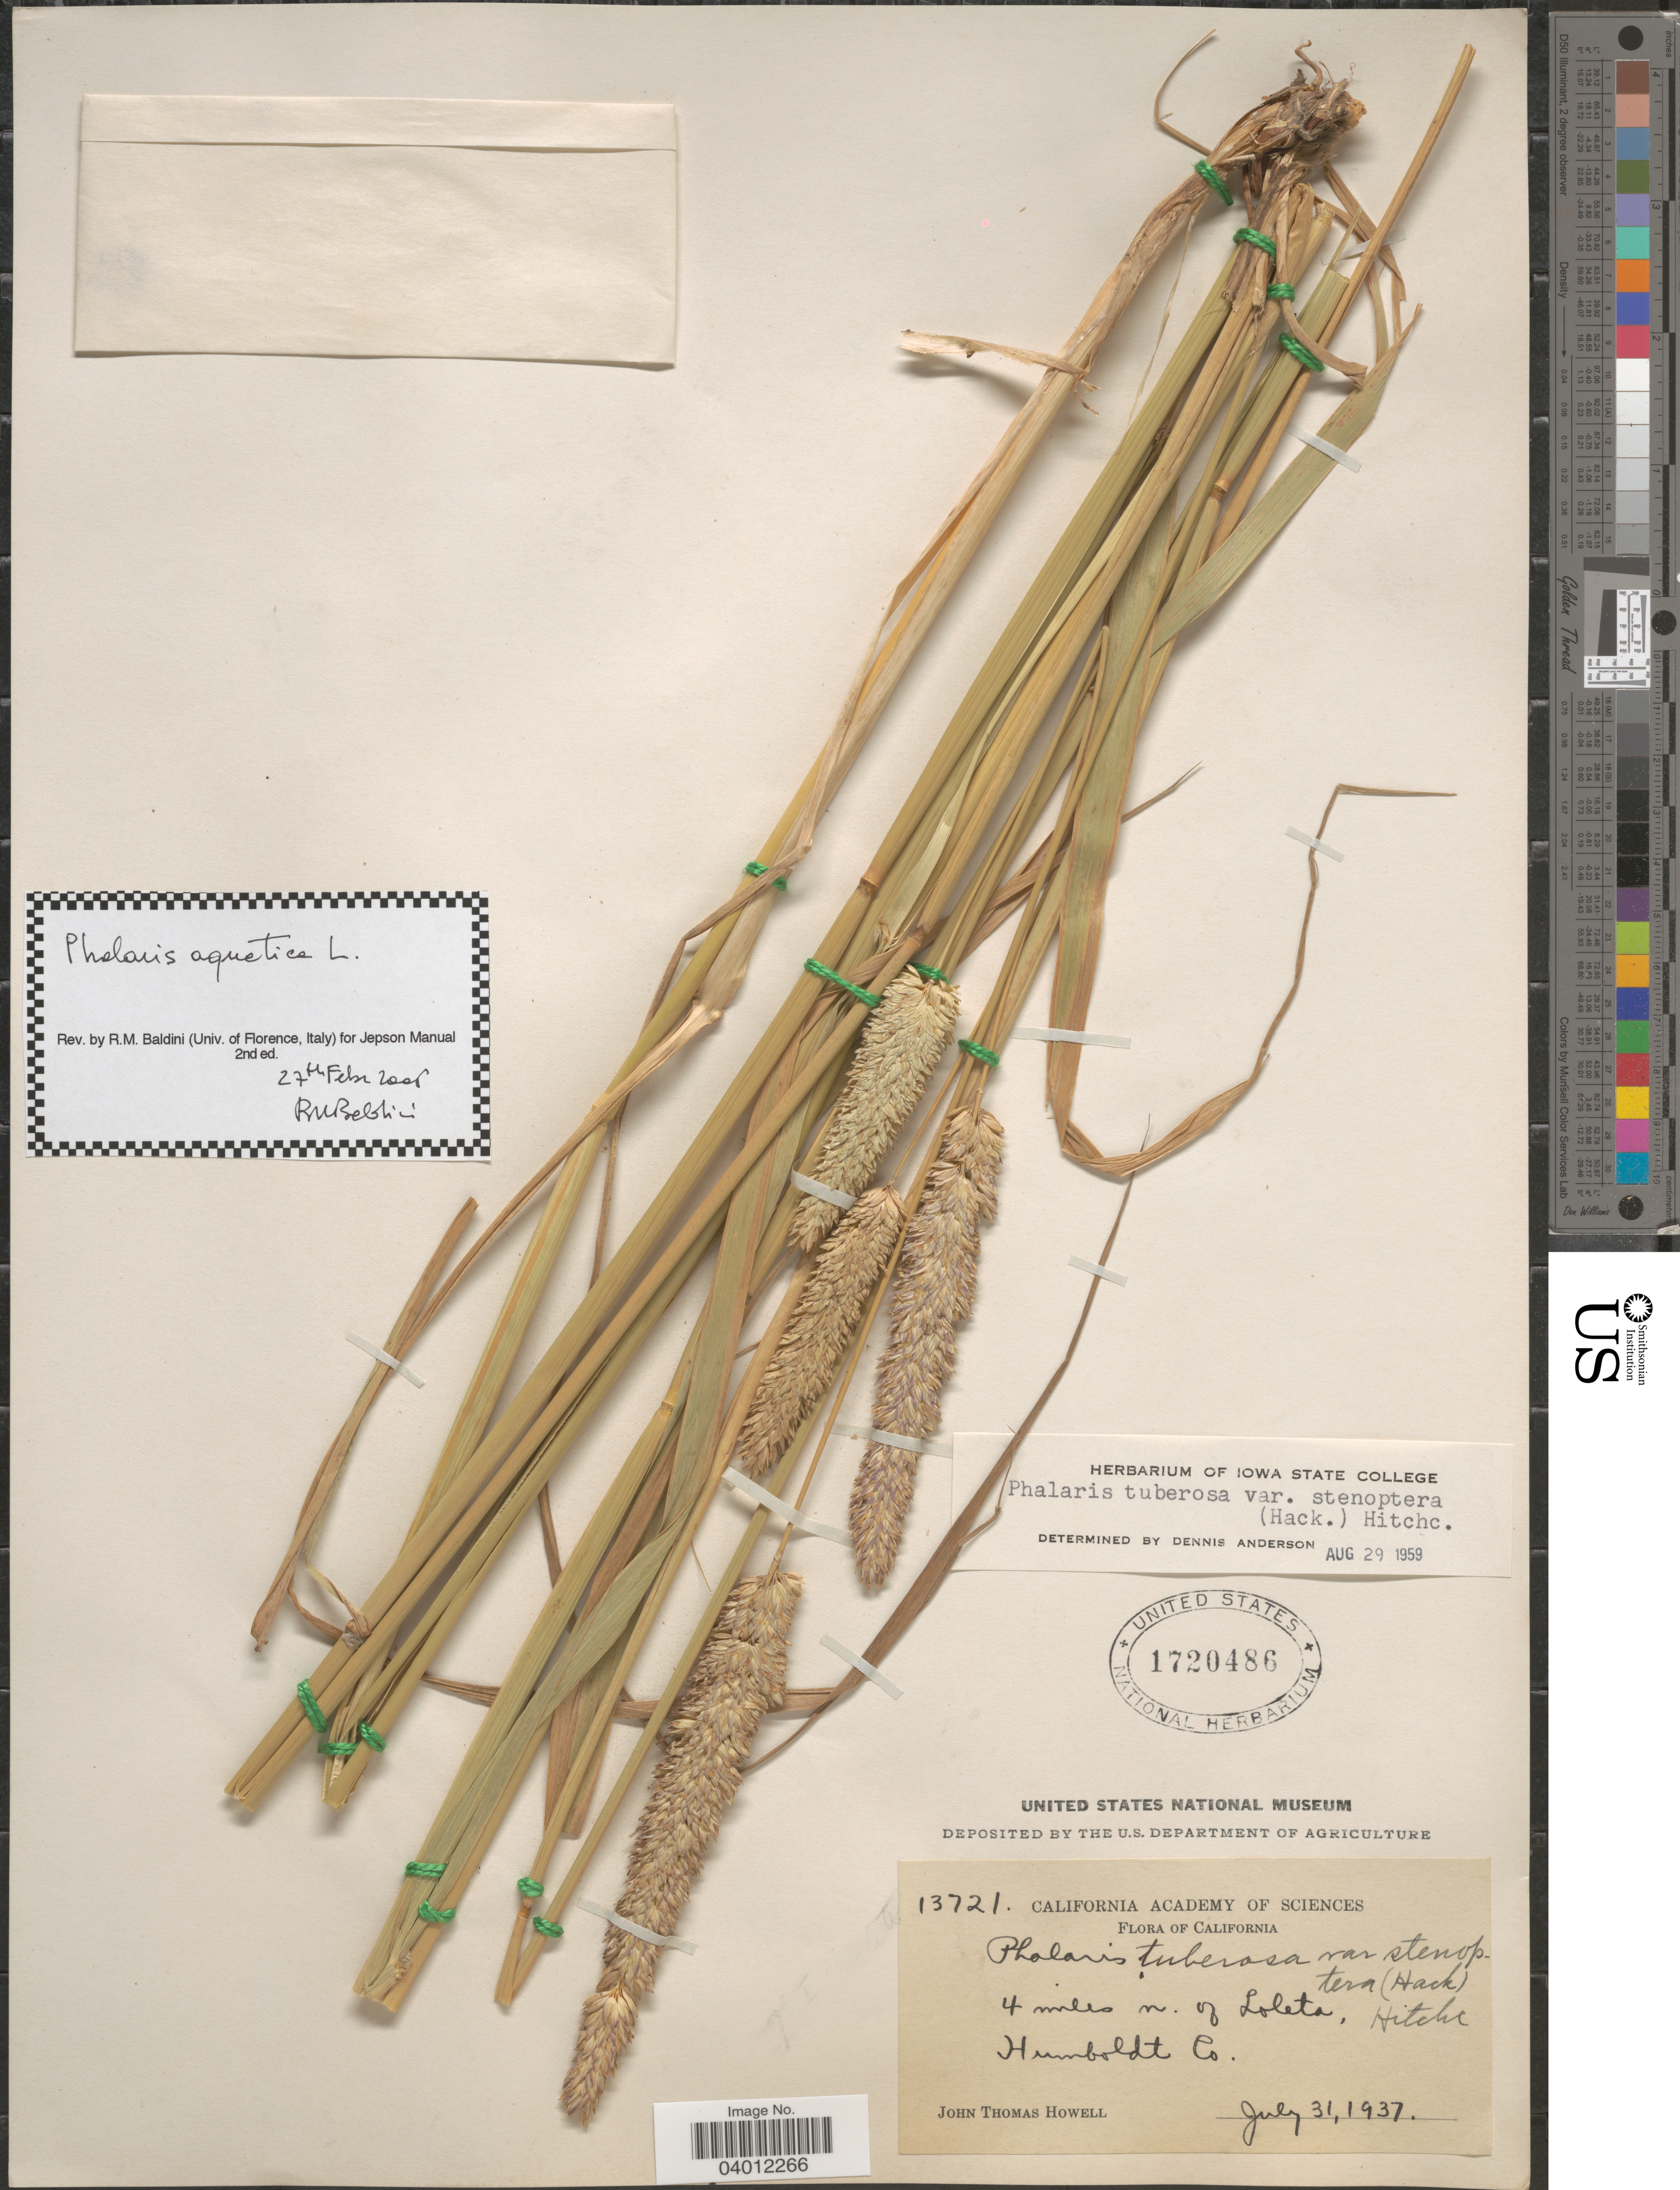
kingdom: Plantae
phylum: Tracheophyta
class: Liliopsida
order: Poales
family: Poaceae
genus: Phalaris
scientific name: Phalaris aquatica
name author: L.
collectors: J. T. Howell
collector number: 13721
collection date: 1937-07-31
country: United States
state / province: California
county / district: Humboldt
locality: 4 miles n. of Loleta, Humboldt Co.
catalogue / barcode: US 1720486